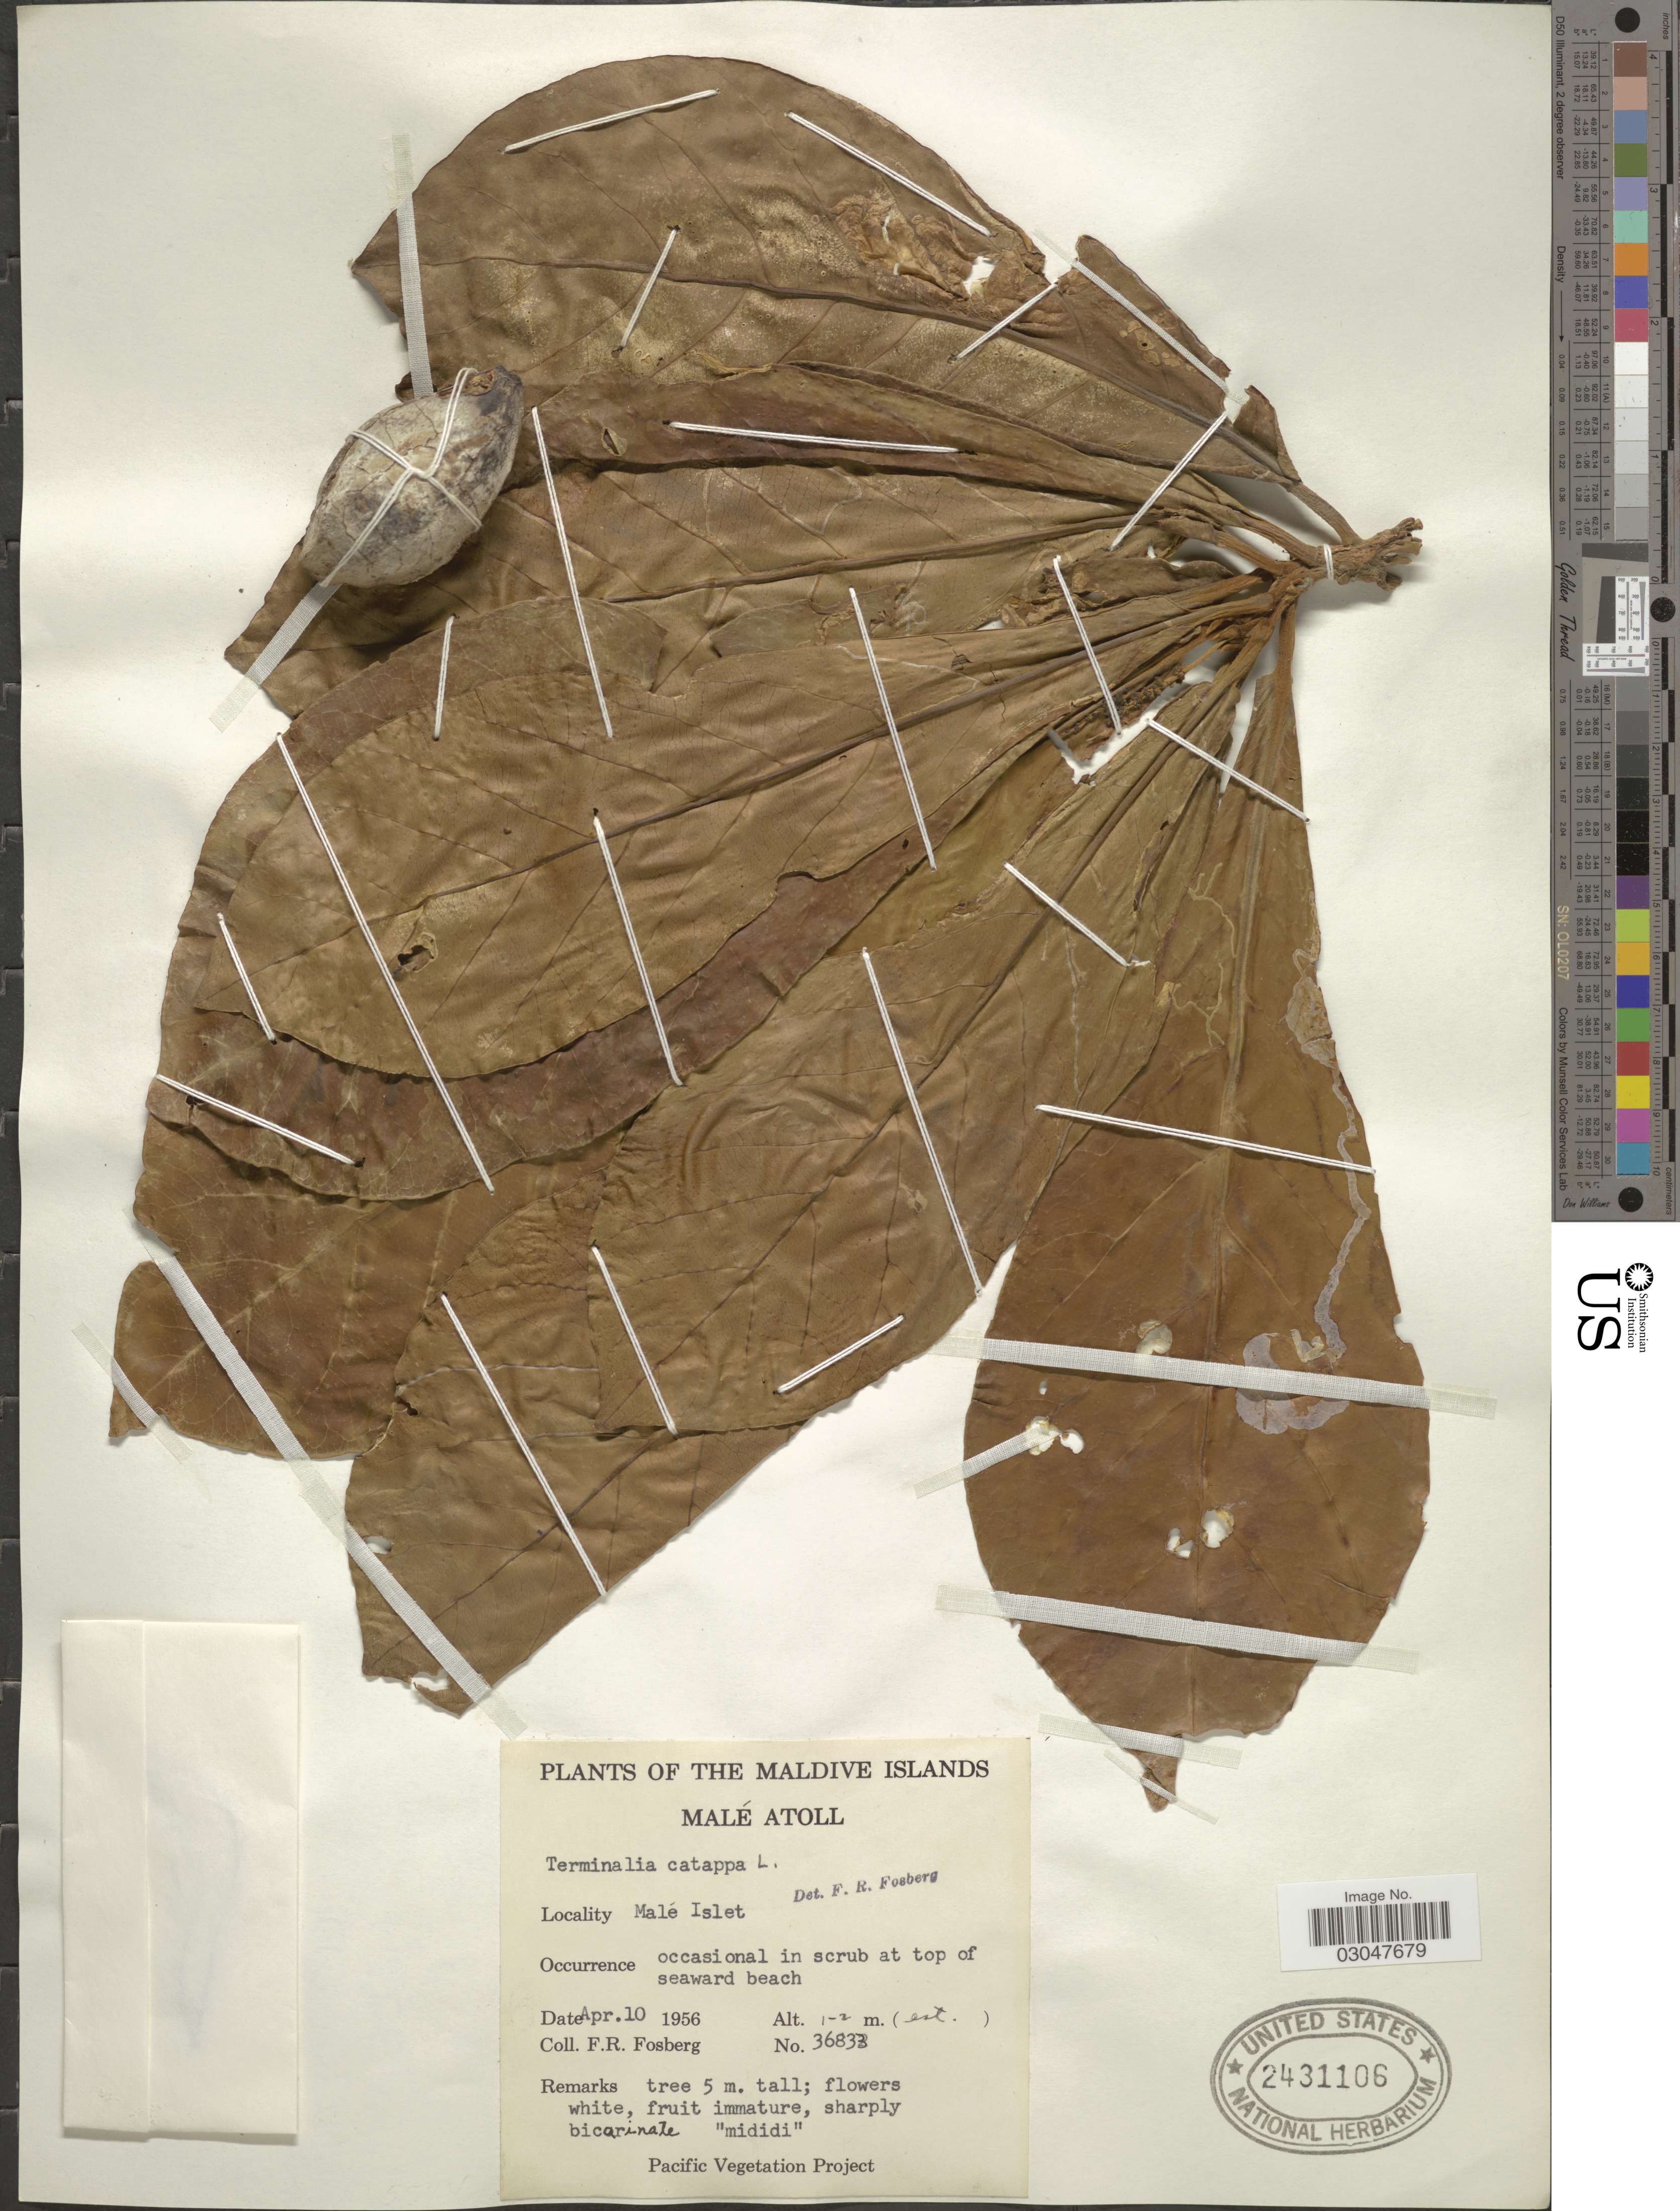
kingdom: Plantae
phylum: Tracheophyta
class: Magnoliopsida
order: Myrtales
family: Combretaceae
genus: Terminalia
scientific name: Terminalia catappa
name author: L.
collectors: F. R. Fosberg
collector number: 36833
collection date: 1956-04-10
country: Maldive Islands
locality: Malé Atoll. Malé Islet.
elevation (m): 1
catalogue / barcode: US 2431106